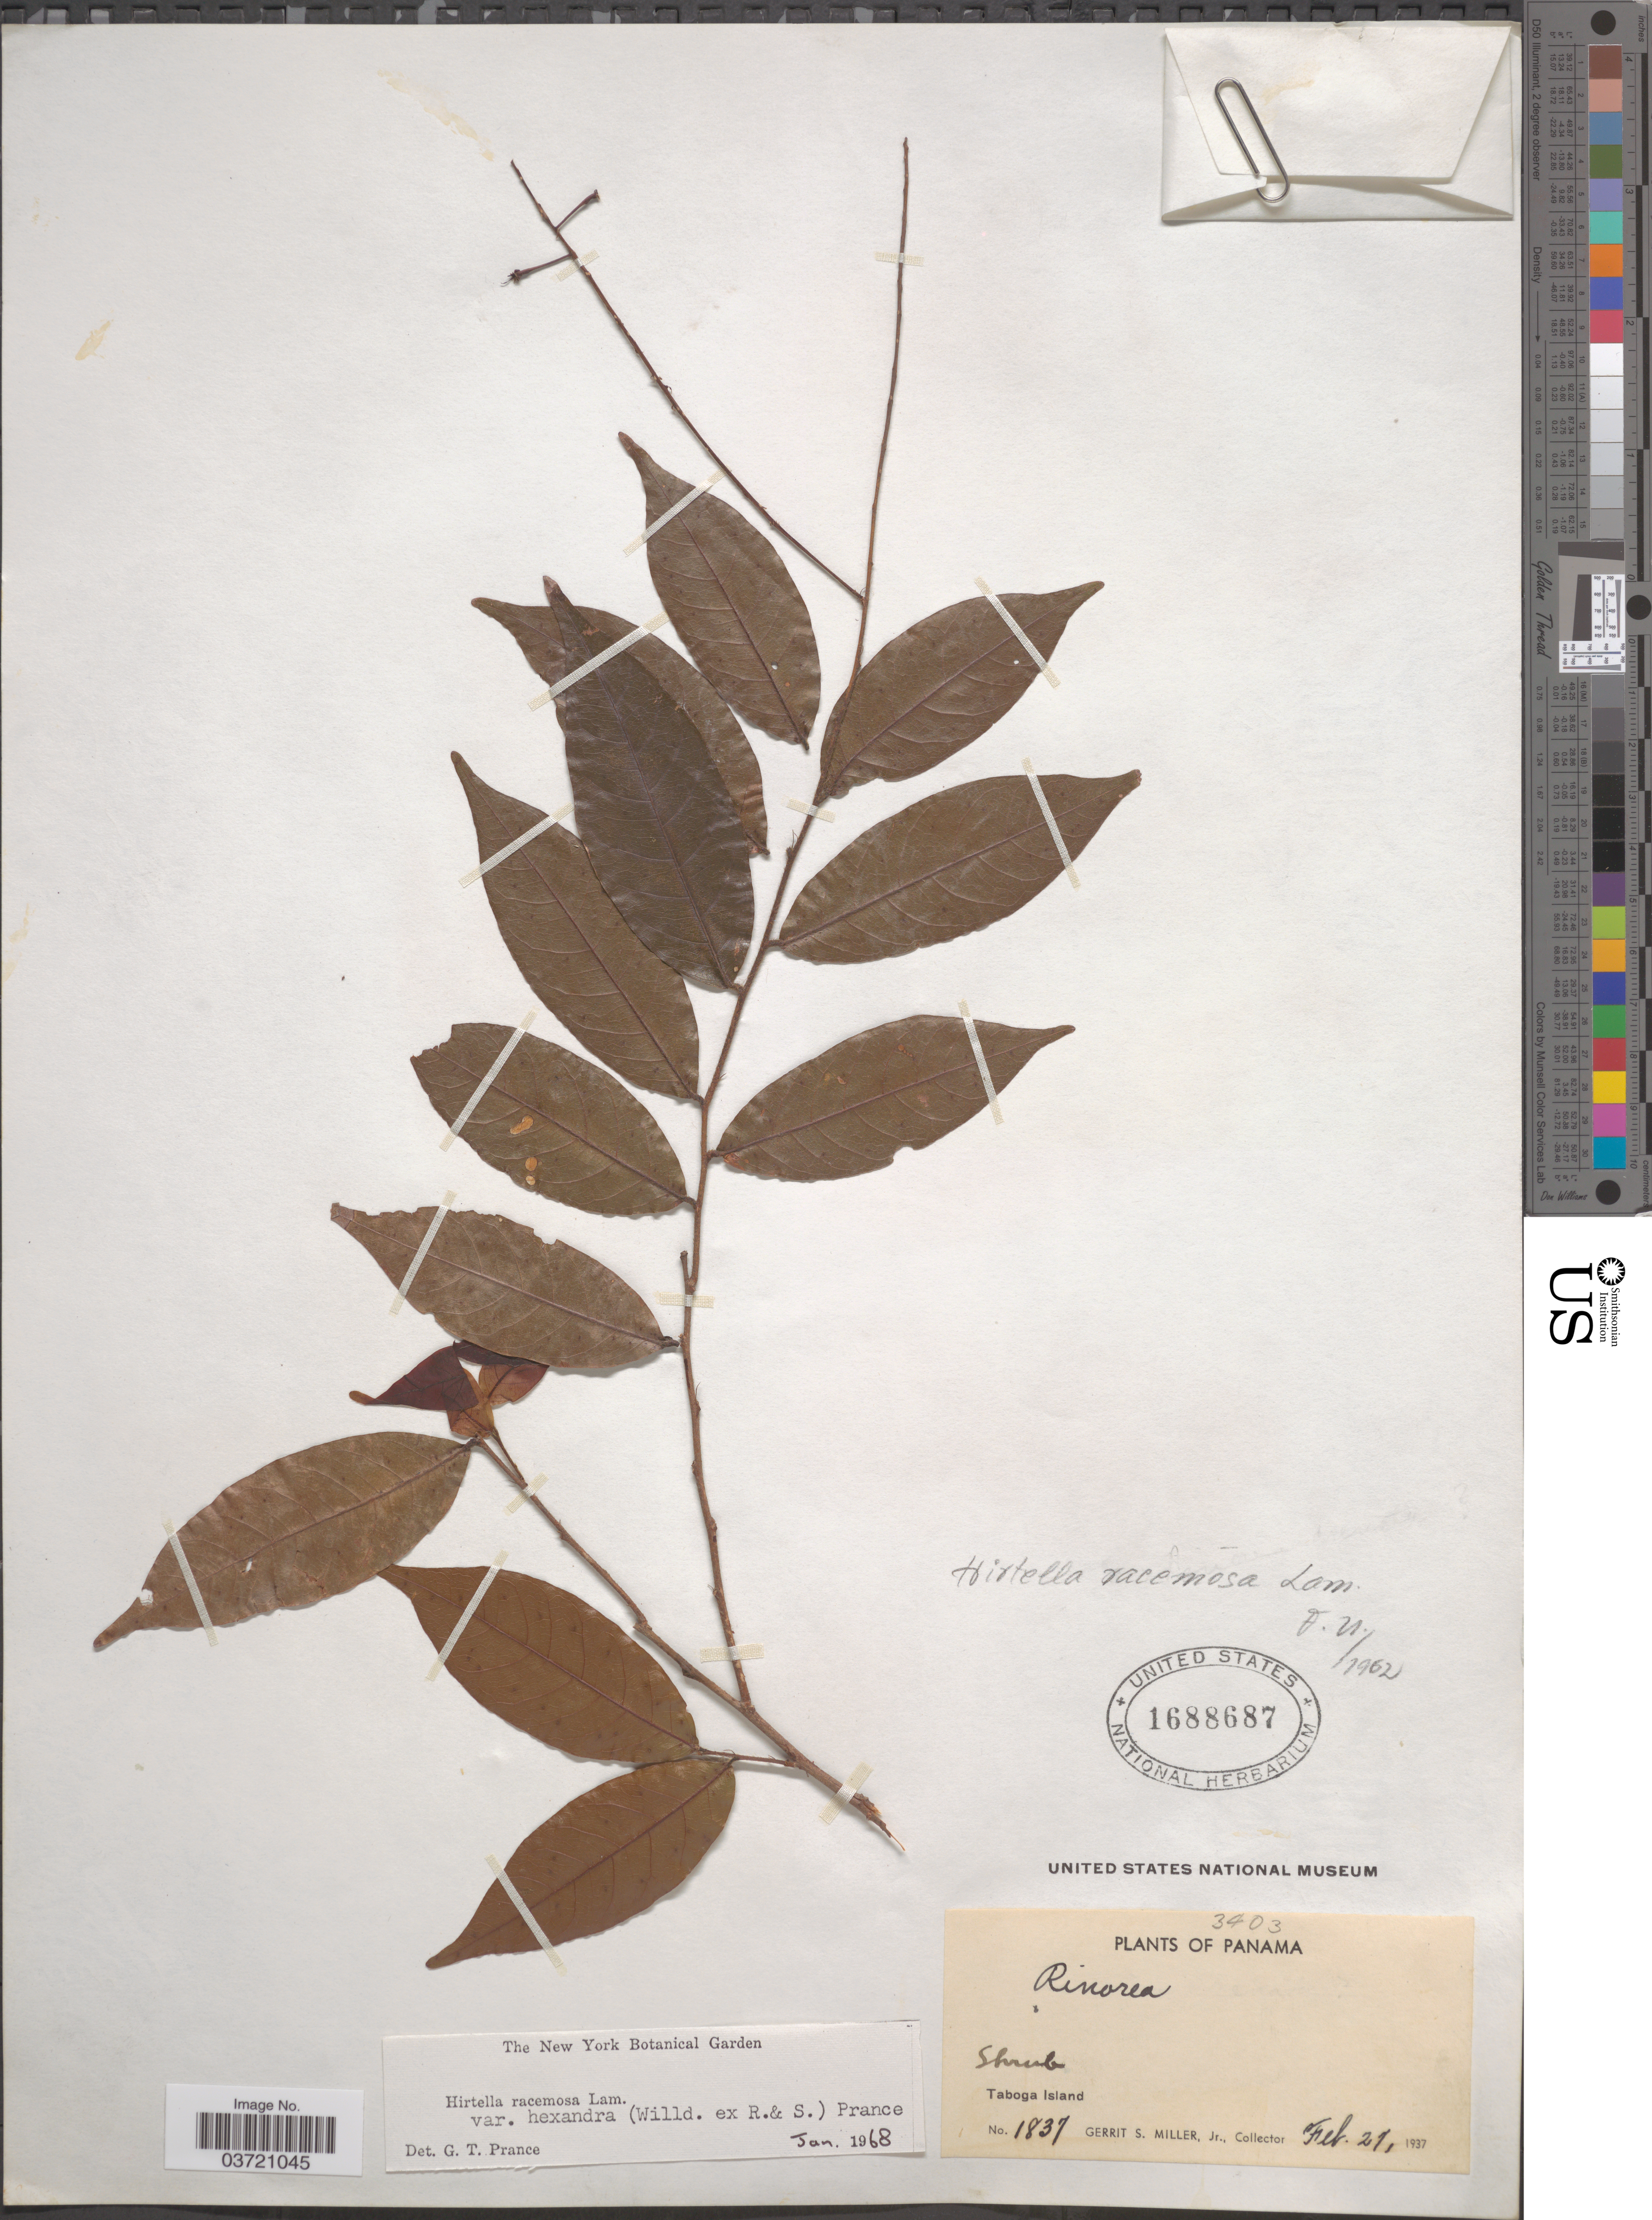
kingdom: Plantae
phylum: Tracheophyta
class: Magnoliopsida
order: Malpighiales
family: Chrysobalanaceae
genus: Hirtella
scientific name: Hirtella racemosa var. hexandra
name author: (Willd. ex Roem. & Schult.) Prance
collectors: G. S. Miller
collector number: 1837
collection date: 1937-02-21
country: Panama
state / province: Panamá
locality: Taboga Island.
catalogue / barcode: US 1688687